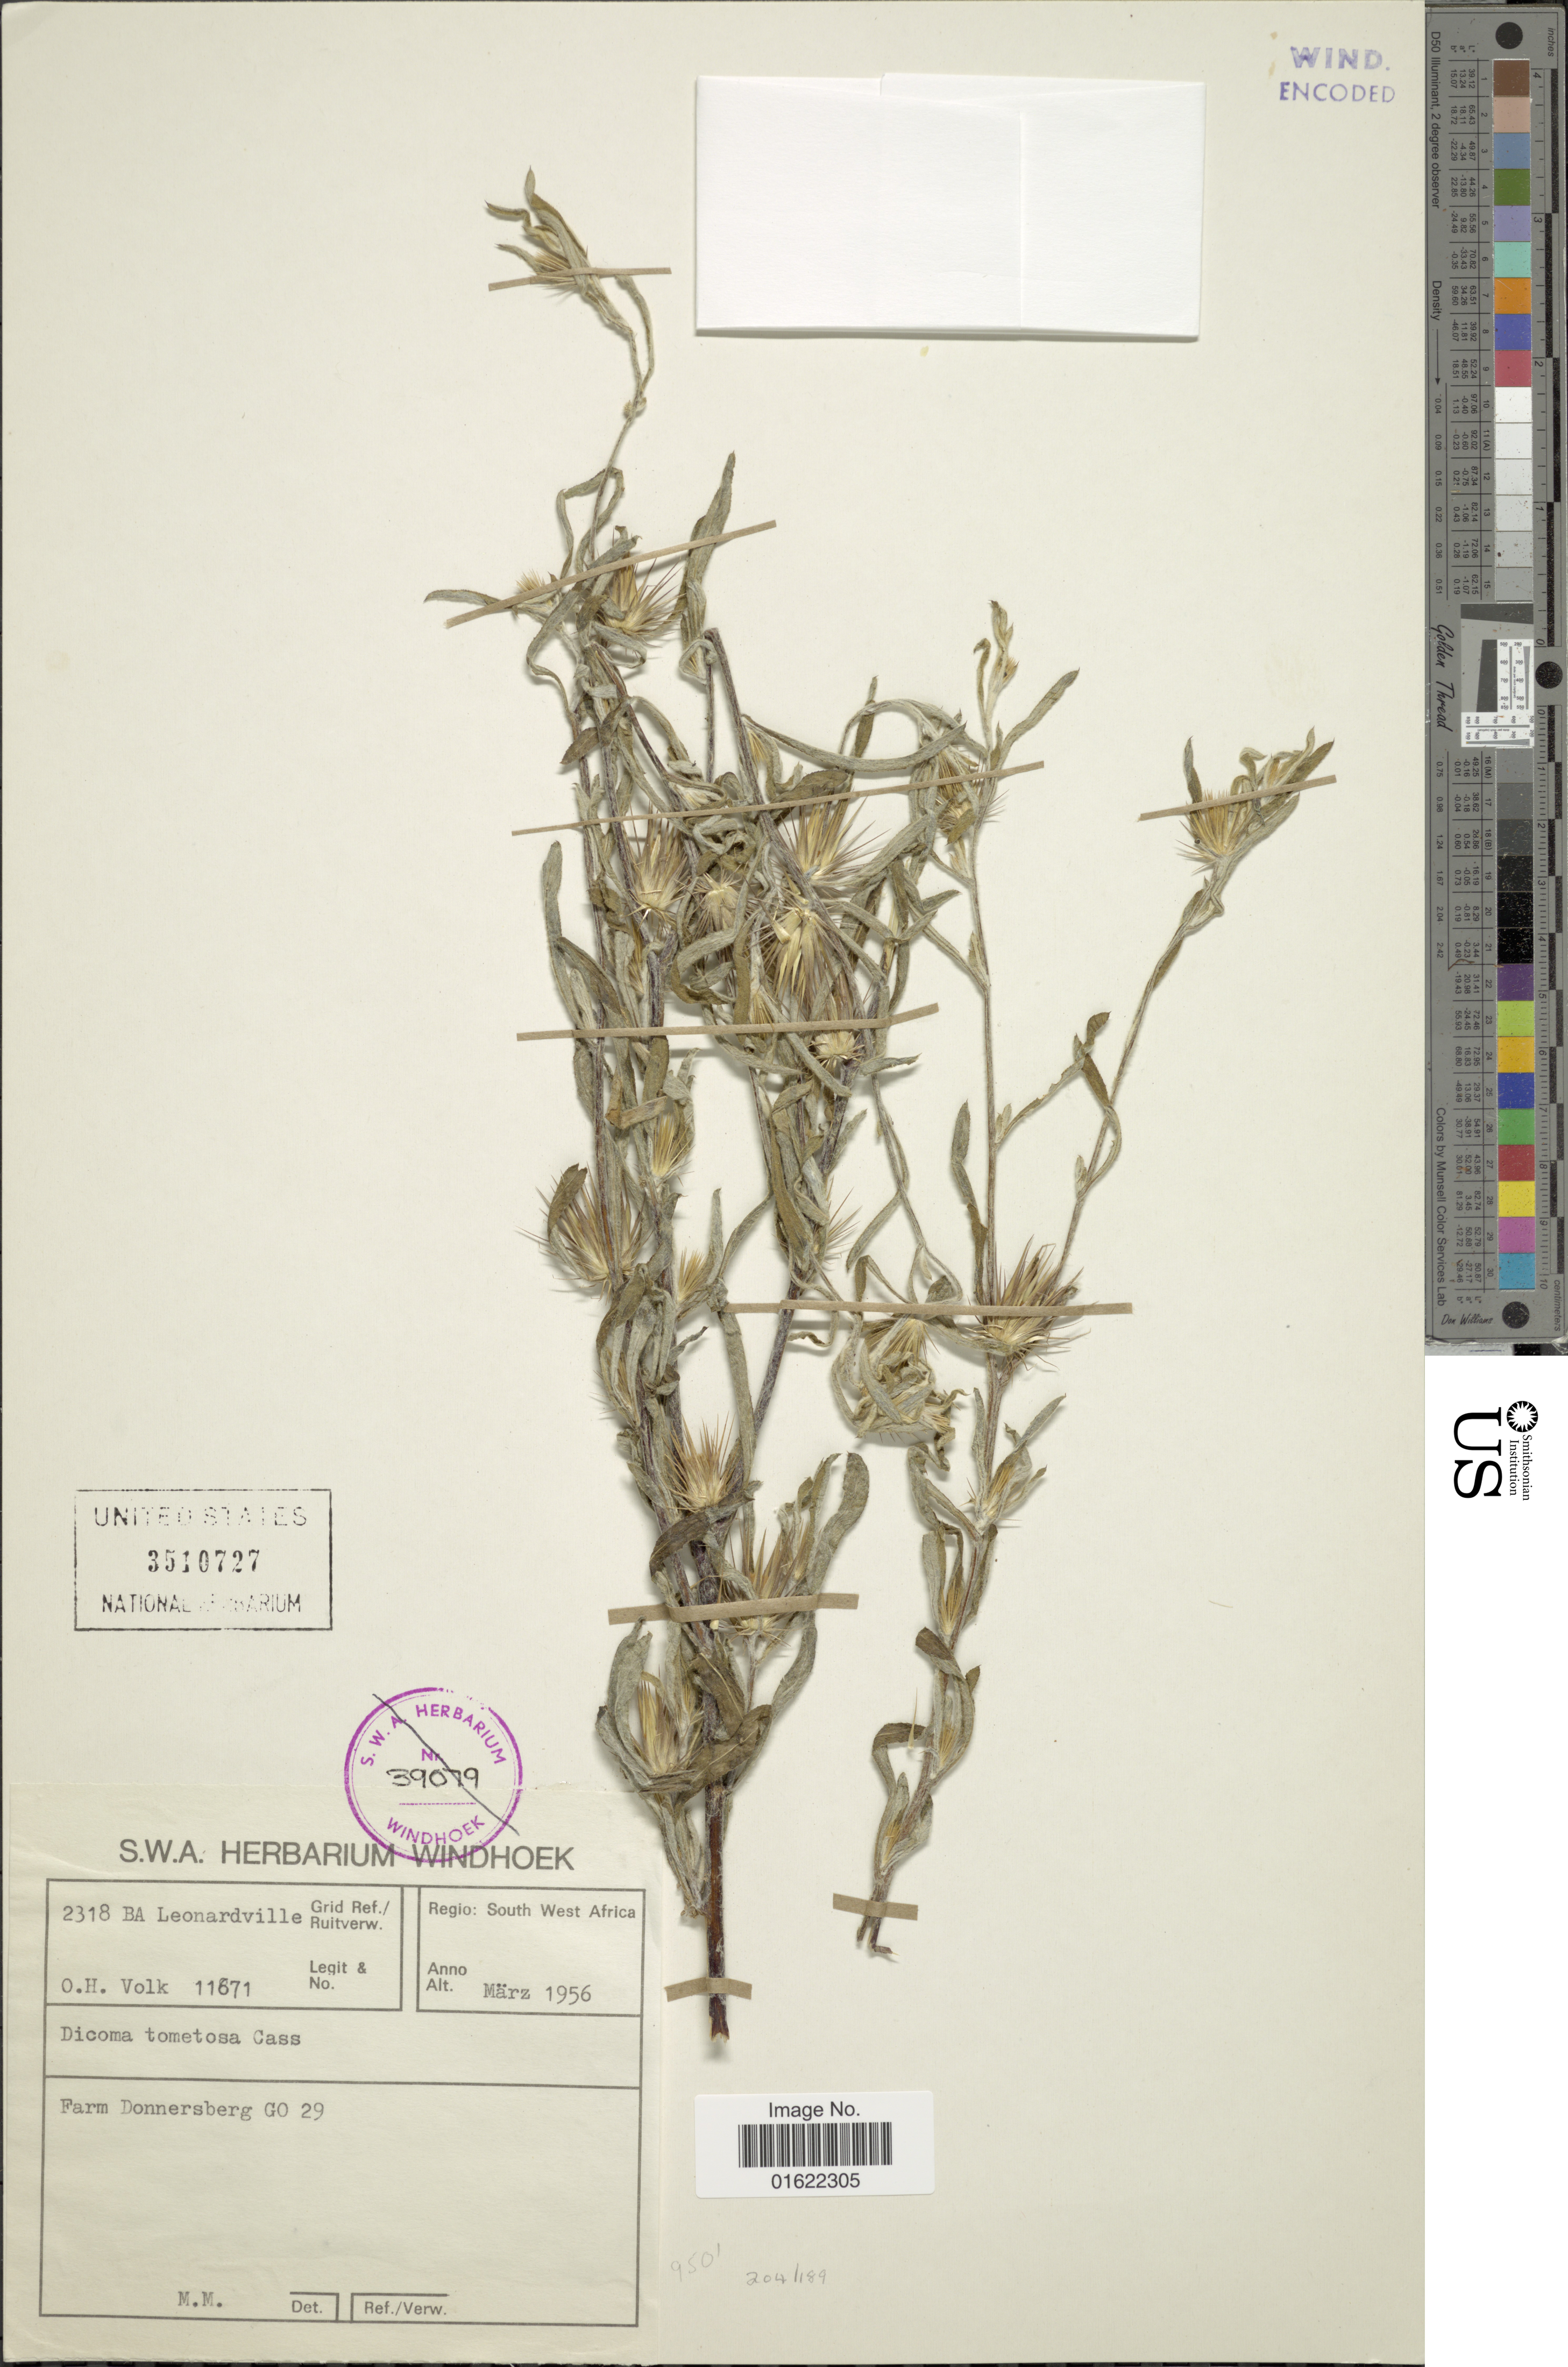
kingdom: Plantae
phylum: Tracheophyta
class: Magnoliopsida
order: Asterales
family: Asteraceae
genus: Dicoma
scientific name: Dicoma tomentosa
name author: Cass.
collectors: O. Volk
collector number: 11671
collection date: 1956-03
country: Namibia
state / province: Omaheke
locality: South west Afrika. Farm Donnersberg GO 29. Grid ref./Ruitverw. 2318 BA Leonardville. Regio: South West Africa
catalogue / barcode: US 3510727